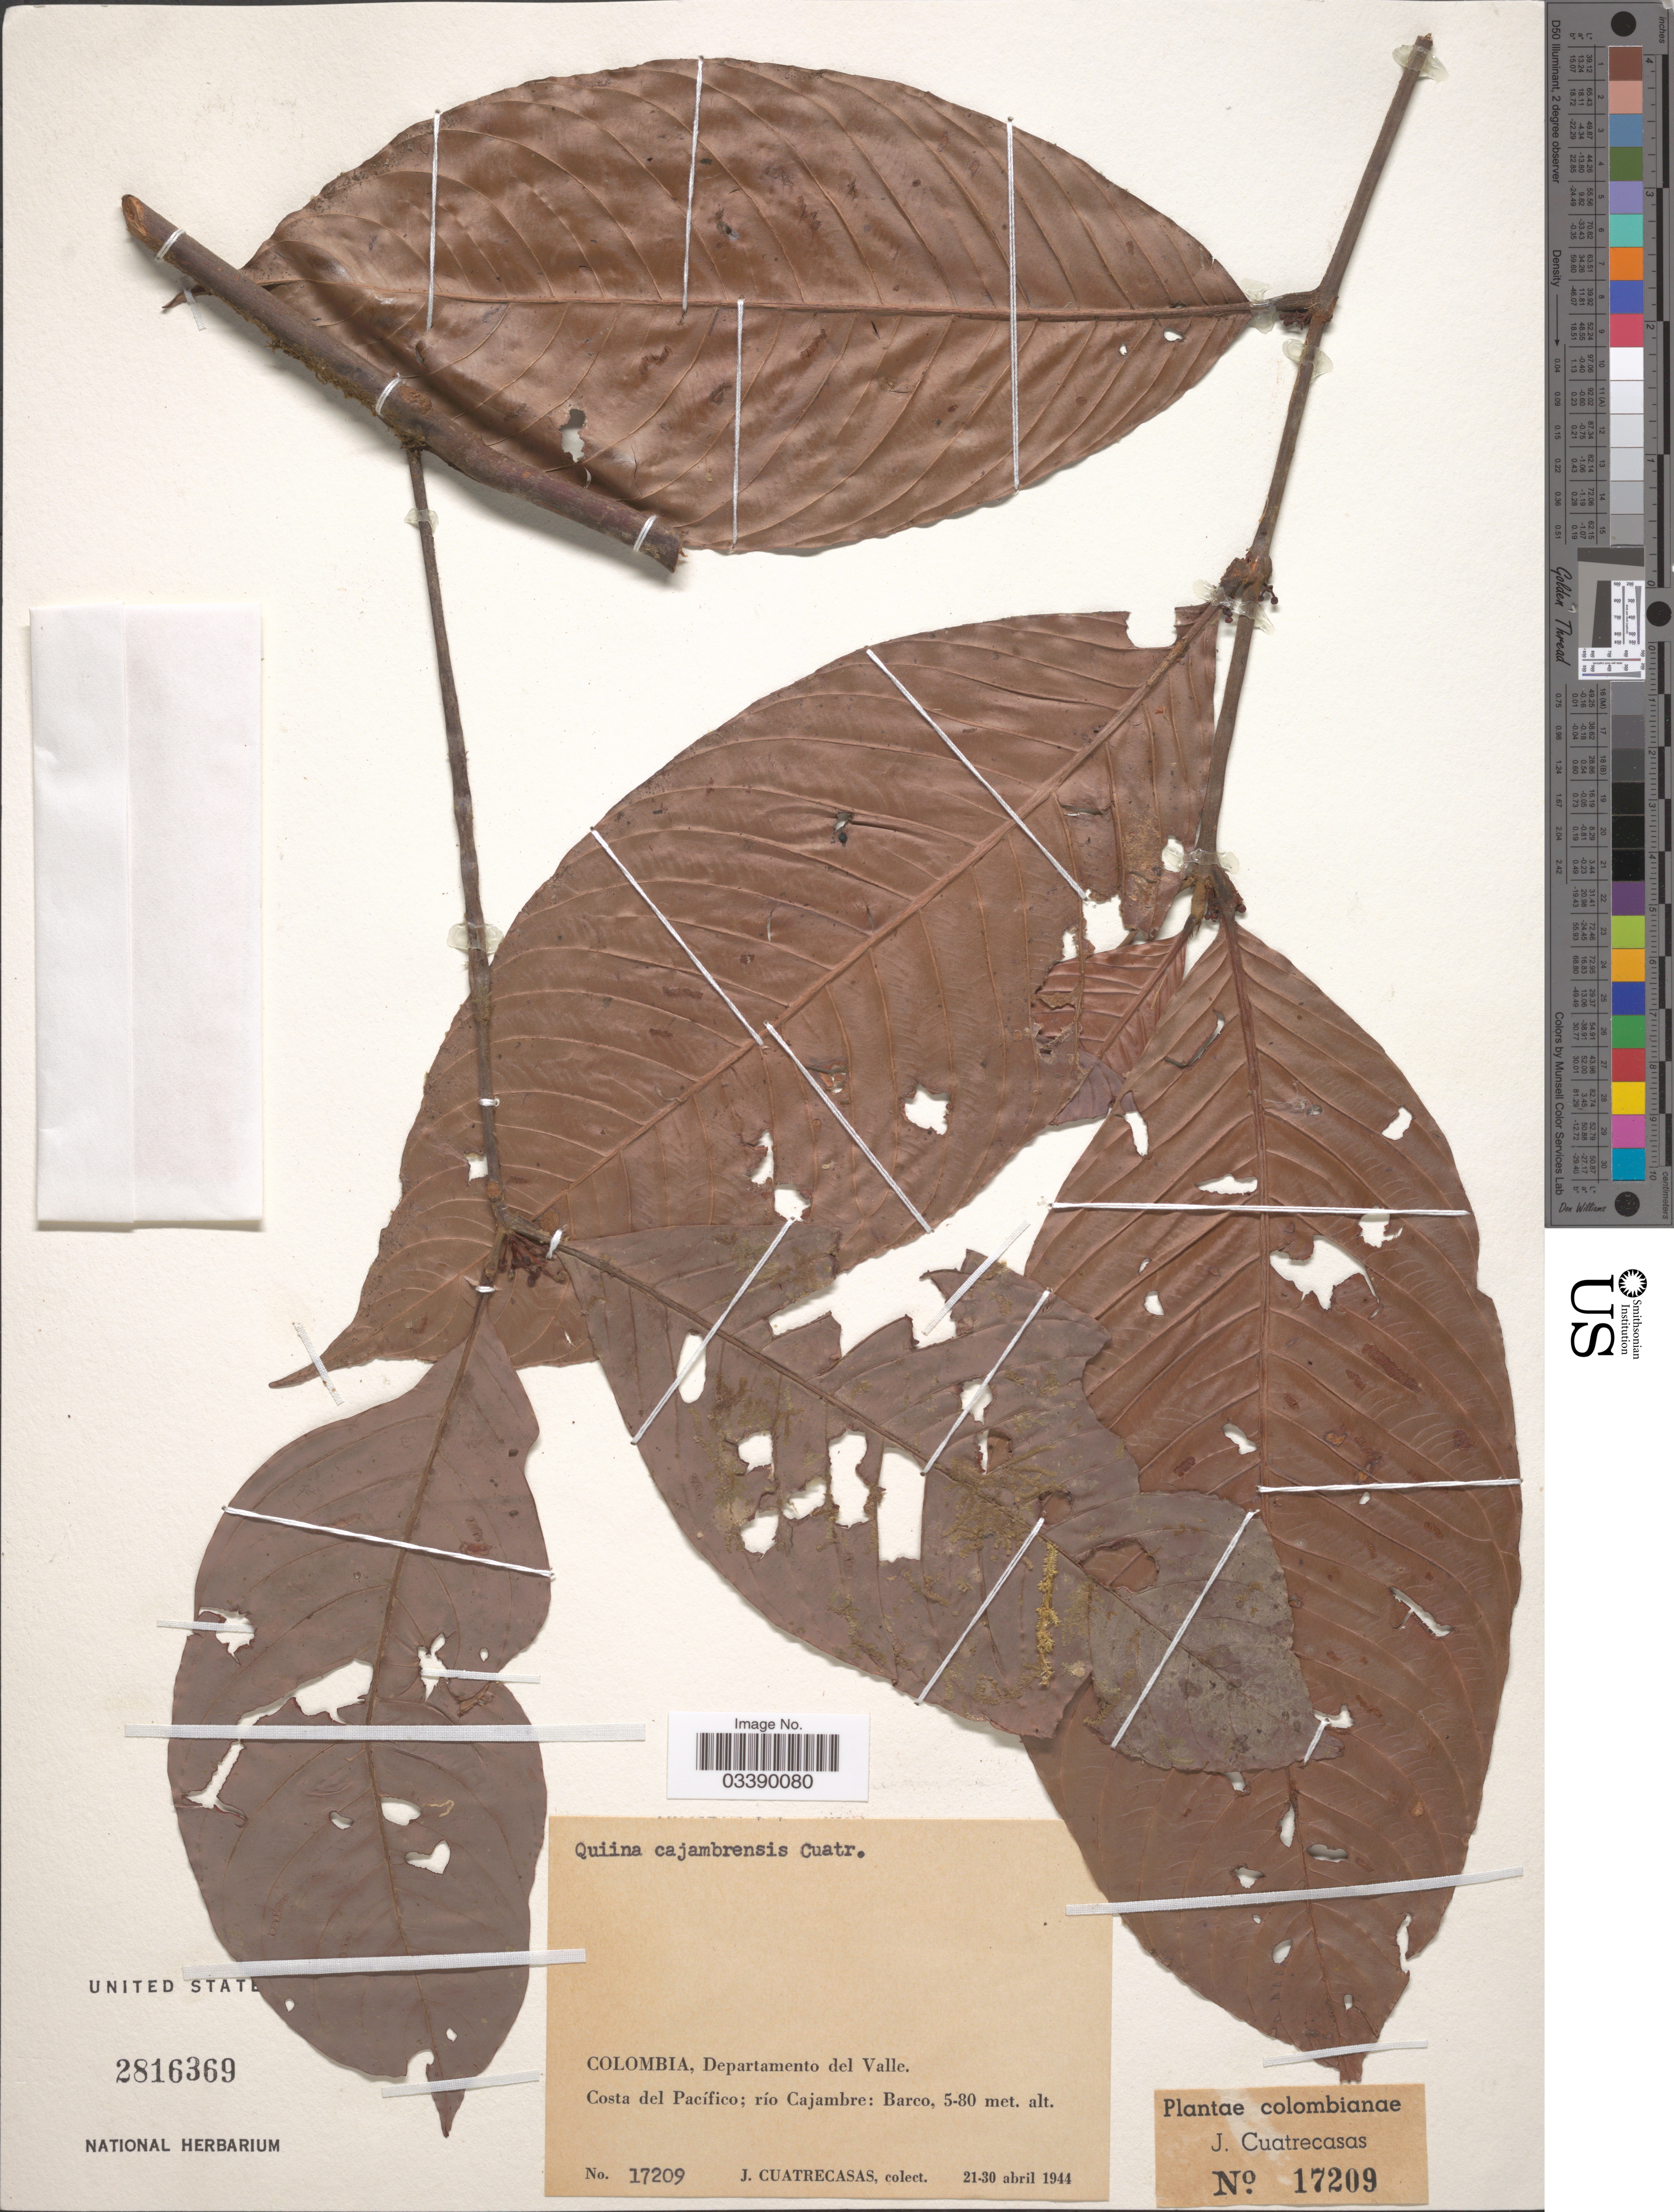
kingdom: Plantae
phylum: Tracheophyta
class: Magnoliopsida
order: Malpighiales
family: Quiinaceae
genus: Quiina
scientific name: Quiina cajambrensis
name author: Cuatrec.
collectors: J. Cuatrecasas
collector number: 17209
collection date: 1944-04-21/1944-04-30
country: Colombia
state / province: Valle del Cauca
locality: Departamento del Valle. Costa del Pacífico; río Cajambre: Barco.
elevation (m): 5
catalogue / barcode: US 2816369